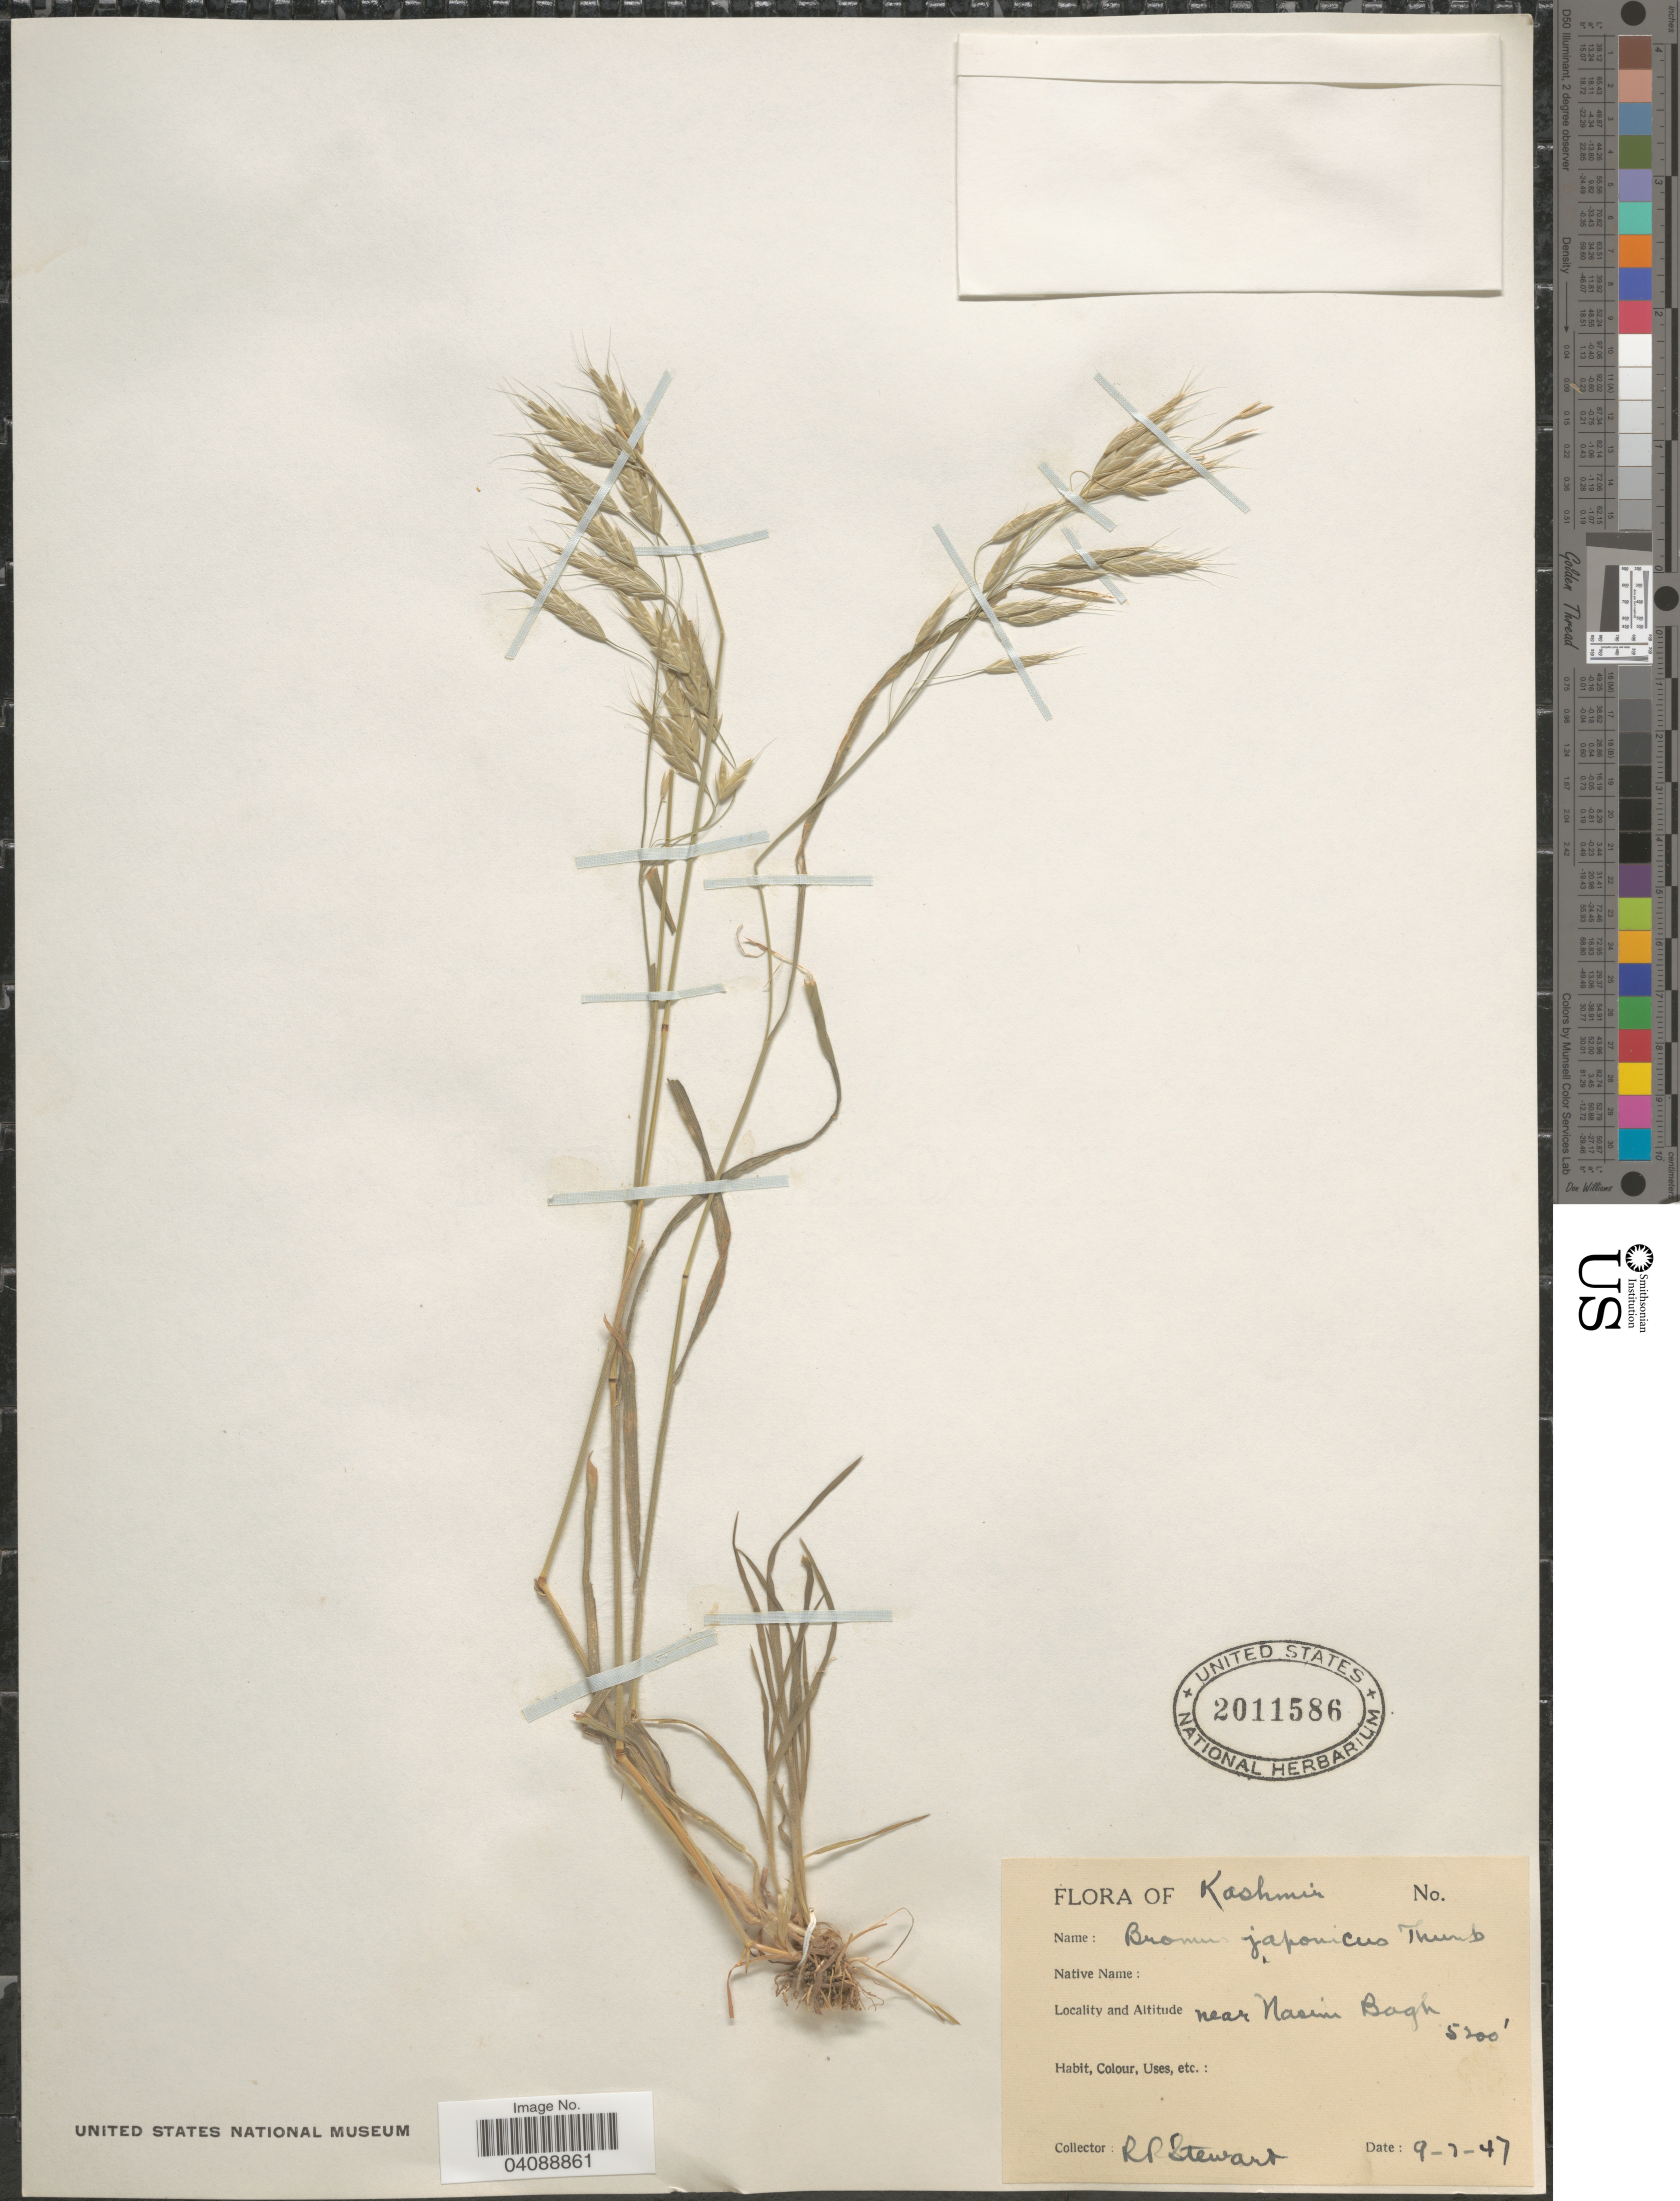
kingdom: Plantae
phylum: Tracheophyta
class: Liliopsida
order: Poales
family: Poaceae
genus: Bromus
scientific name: Bromus japonicus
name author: Houtt.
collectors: R. Stewart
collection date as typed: Transcribed d/m/y: 9/7/47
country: India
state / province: Jammu and Kashmir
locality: Kashmir. Near Nasim Bagh.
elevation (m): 1585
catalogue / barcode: US 2011586